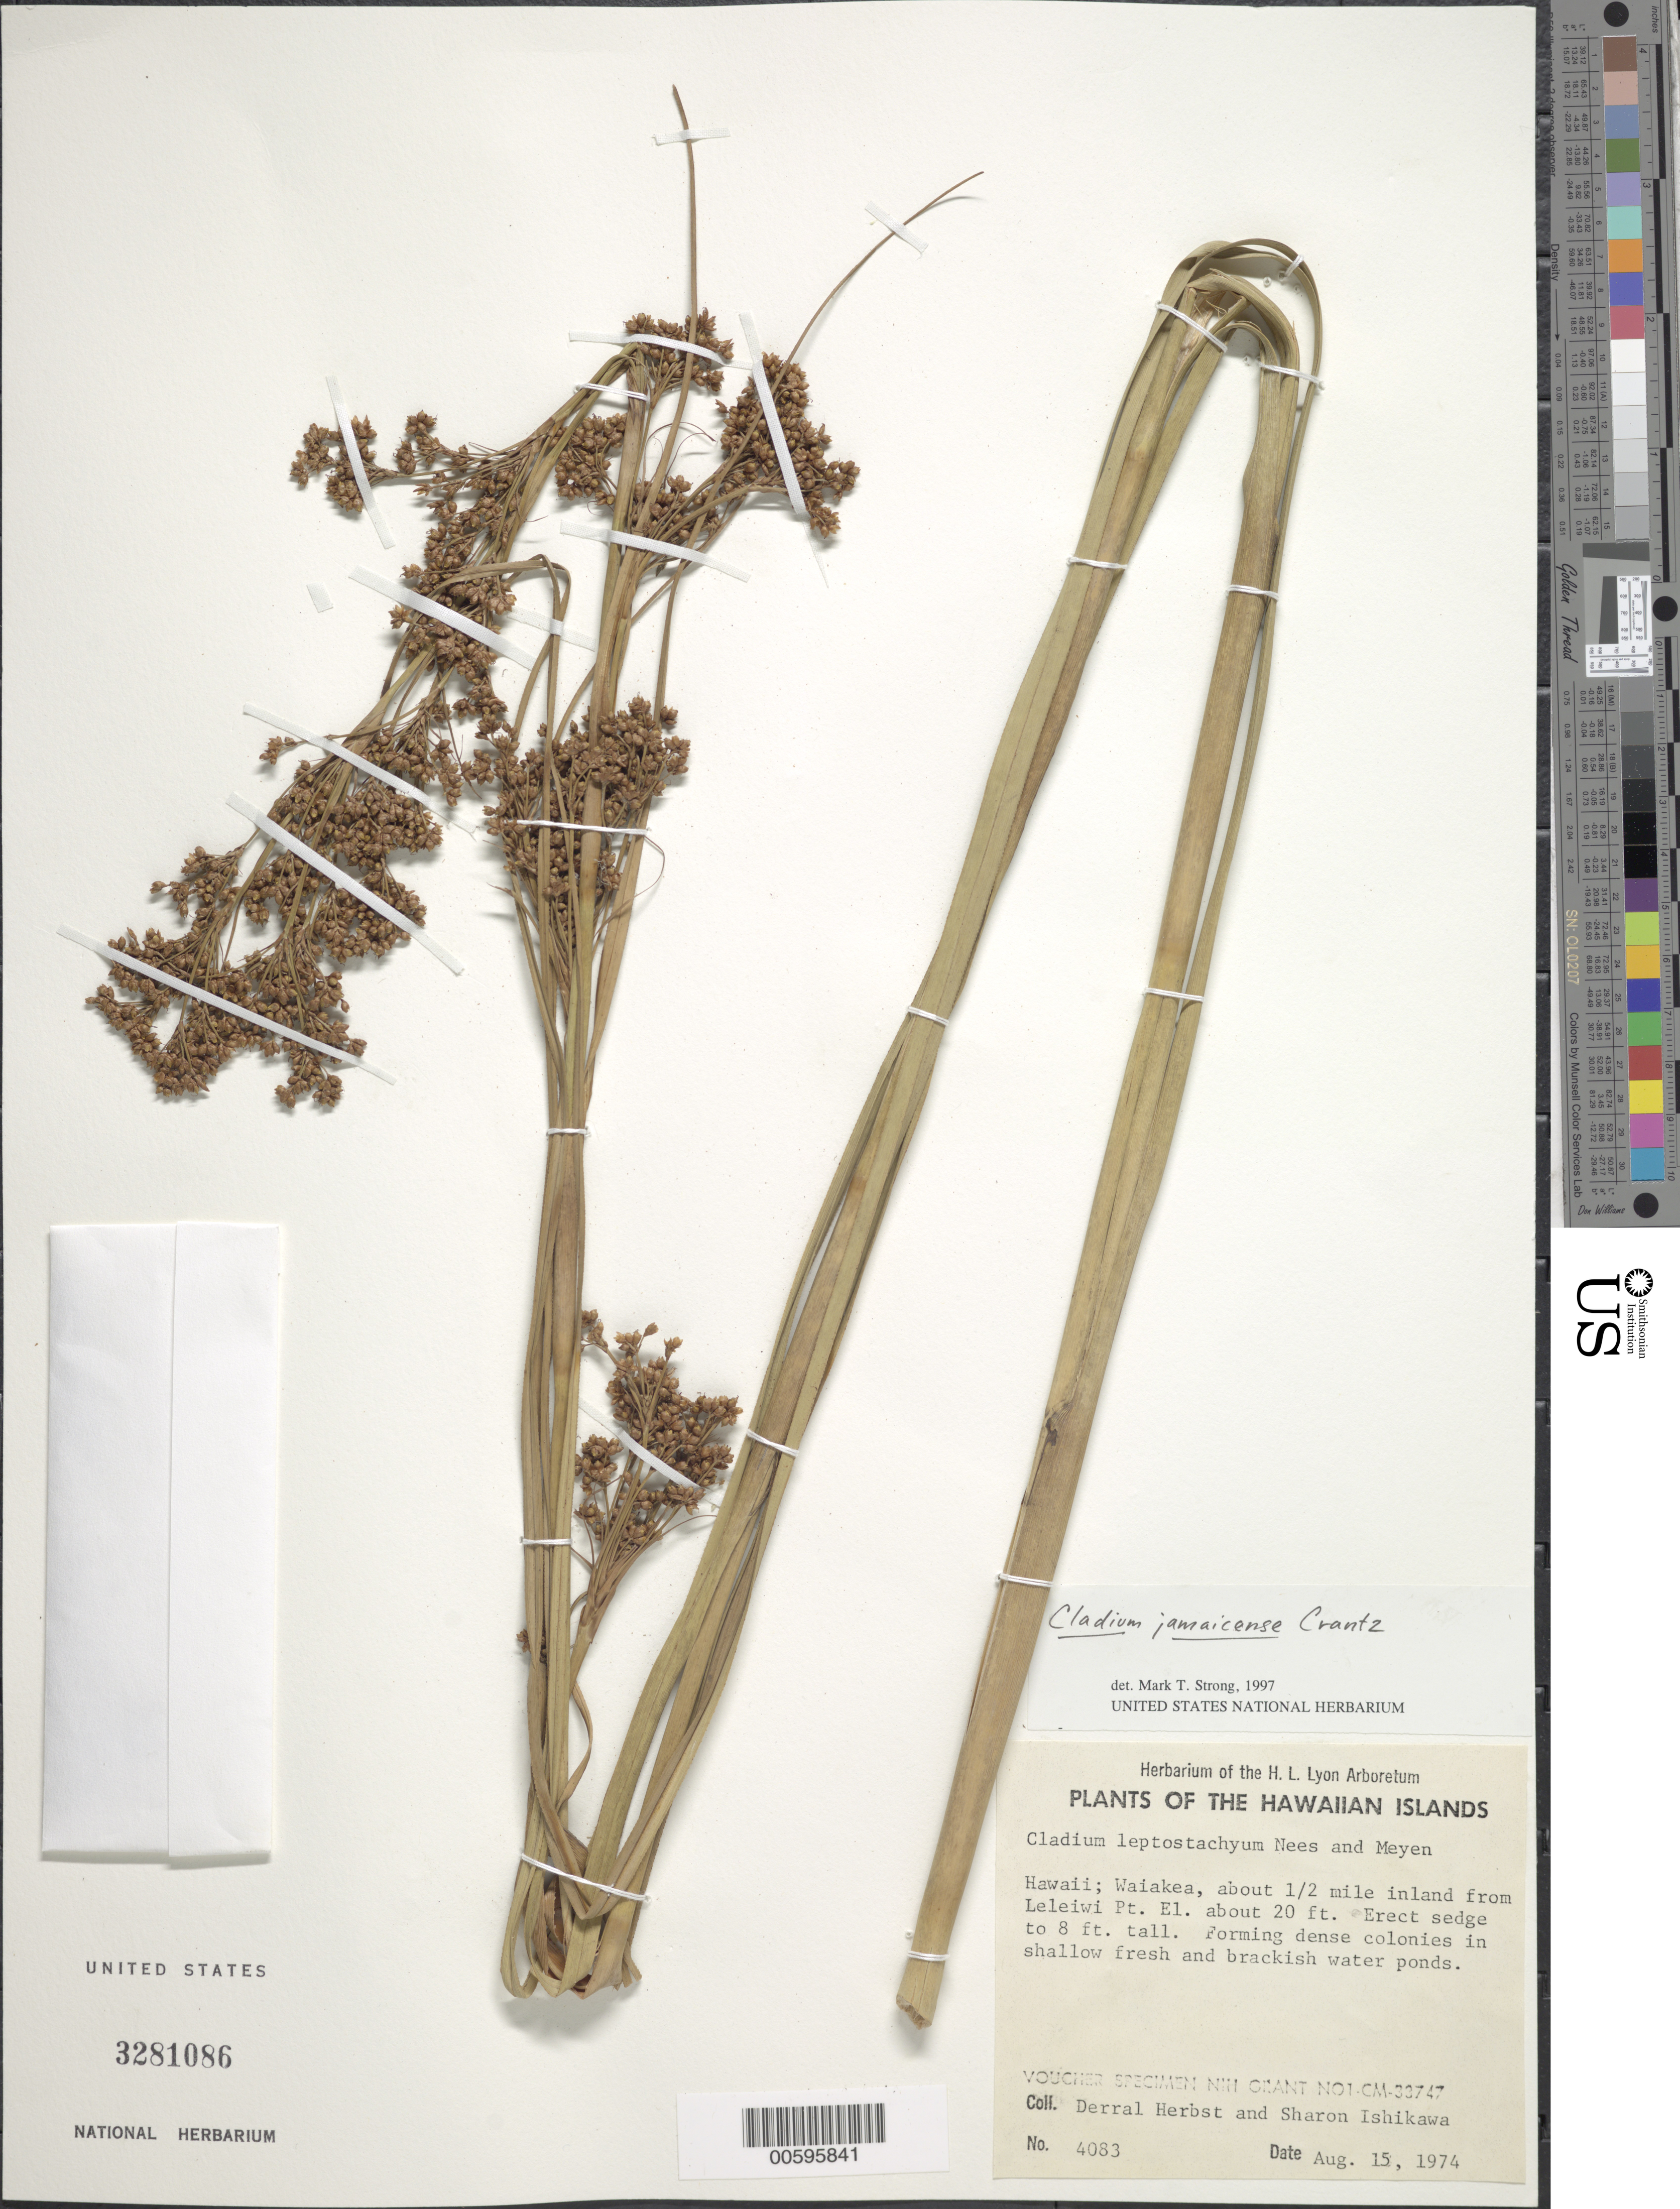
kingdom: Plantae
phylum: Tracheophyta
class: Liliopsida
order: Poales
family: Cyperaceae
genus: Cladium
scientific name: Cladium jamaicense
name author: Crantz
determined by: Strong, M. T., (US), Smithsonian Institution - National Museum of Natural History (UNITED STATES)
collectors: D. R. Herbst & S. Ishikawa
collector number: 4083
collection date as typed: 15 Aug 1974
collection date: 1974-08-15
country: United States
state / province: Hawaii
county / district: Hawaii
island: Hawaii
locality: Waiakea, ca .5 mi inland from Leleiwi Pt.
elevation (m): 6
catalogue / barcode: US 3281086